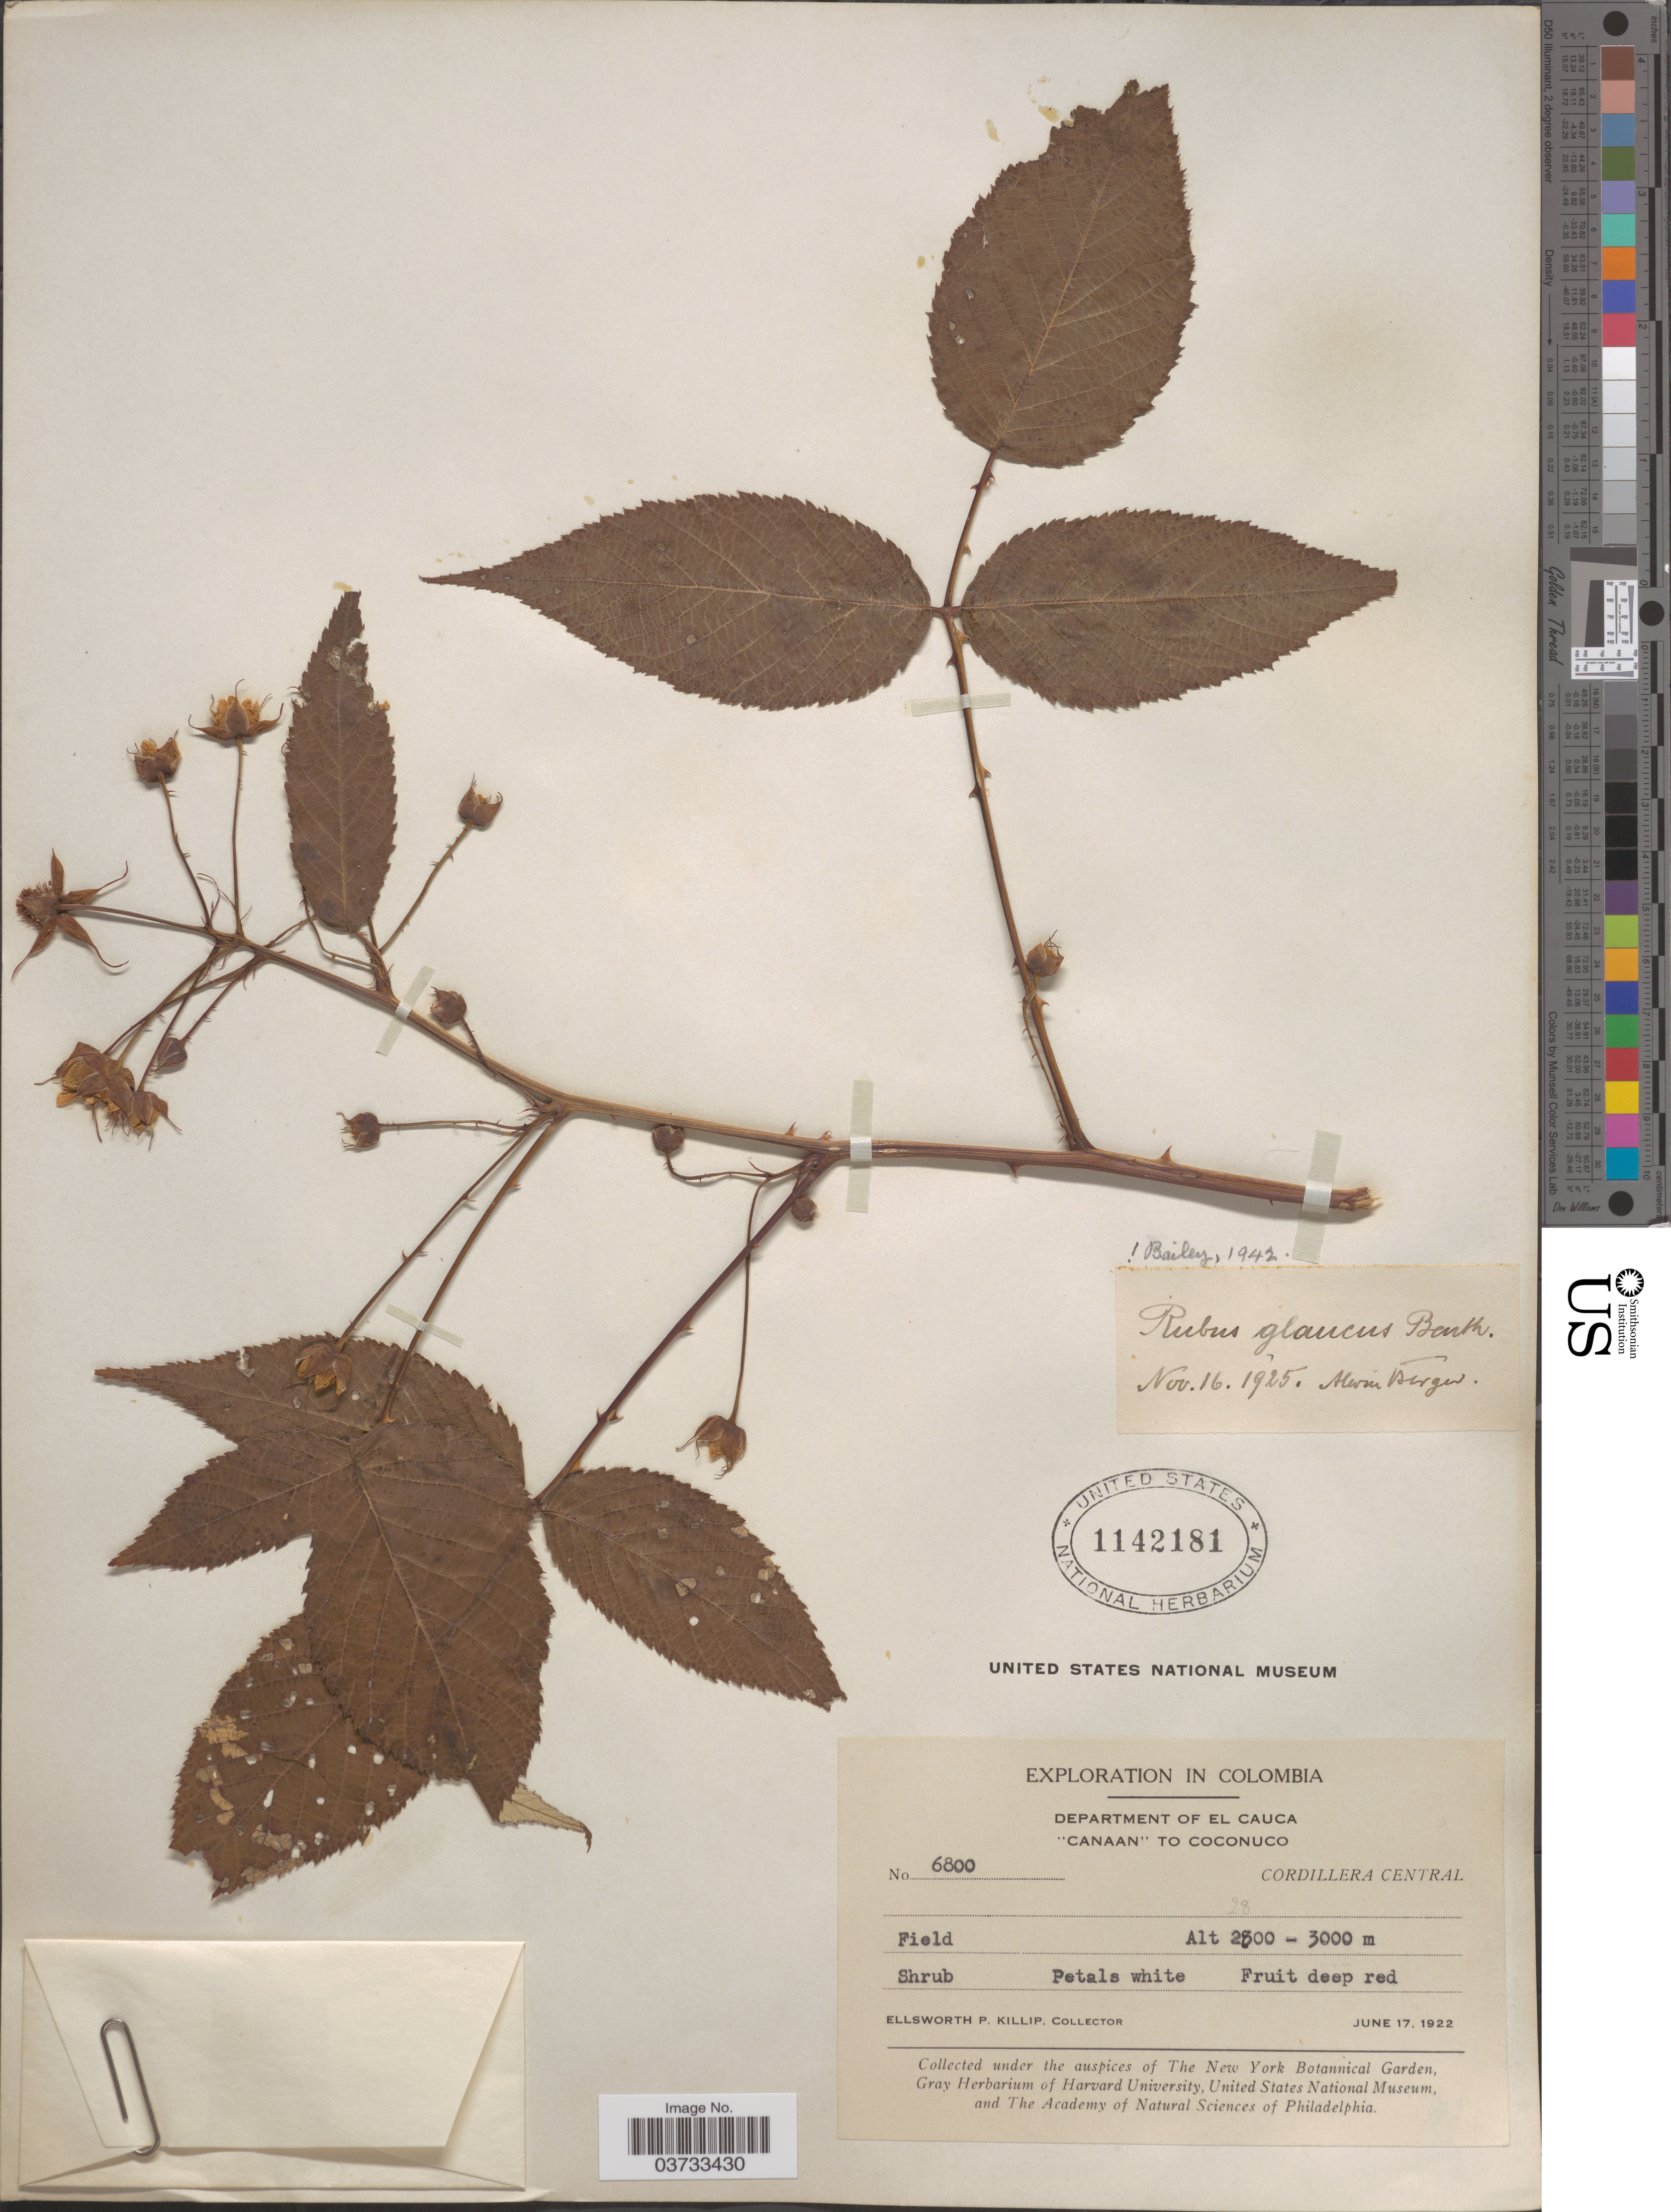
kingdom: Plantae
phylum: Tracheophyta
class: Magnoliopsida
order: Rosales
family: Rosaceae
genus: Rubus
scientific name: Rubus glaucus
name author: Benth.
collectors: E. P. Killip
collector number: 6800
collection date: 1922-06-17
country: Colombia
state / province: Cauca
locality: Department of El Cauca. "Canaan" to Coconuco. Cordillera Central.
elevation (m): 2800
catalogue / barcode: US 1142181